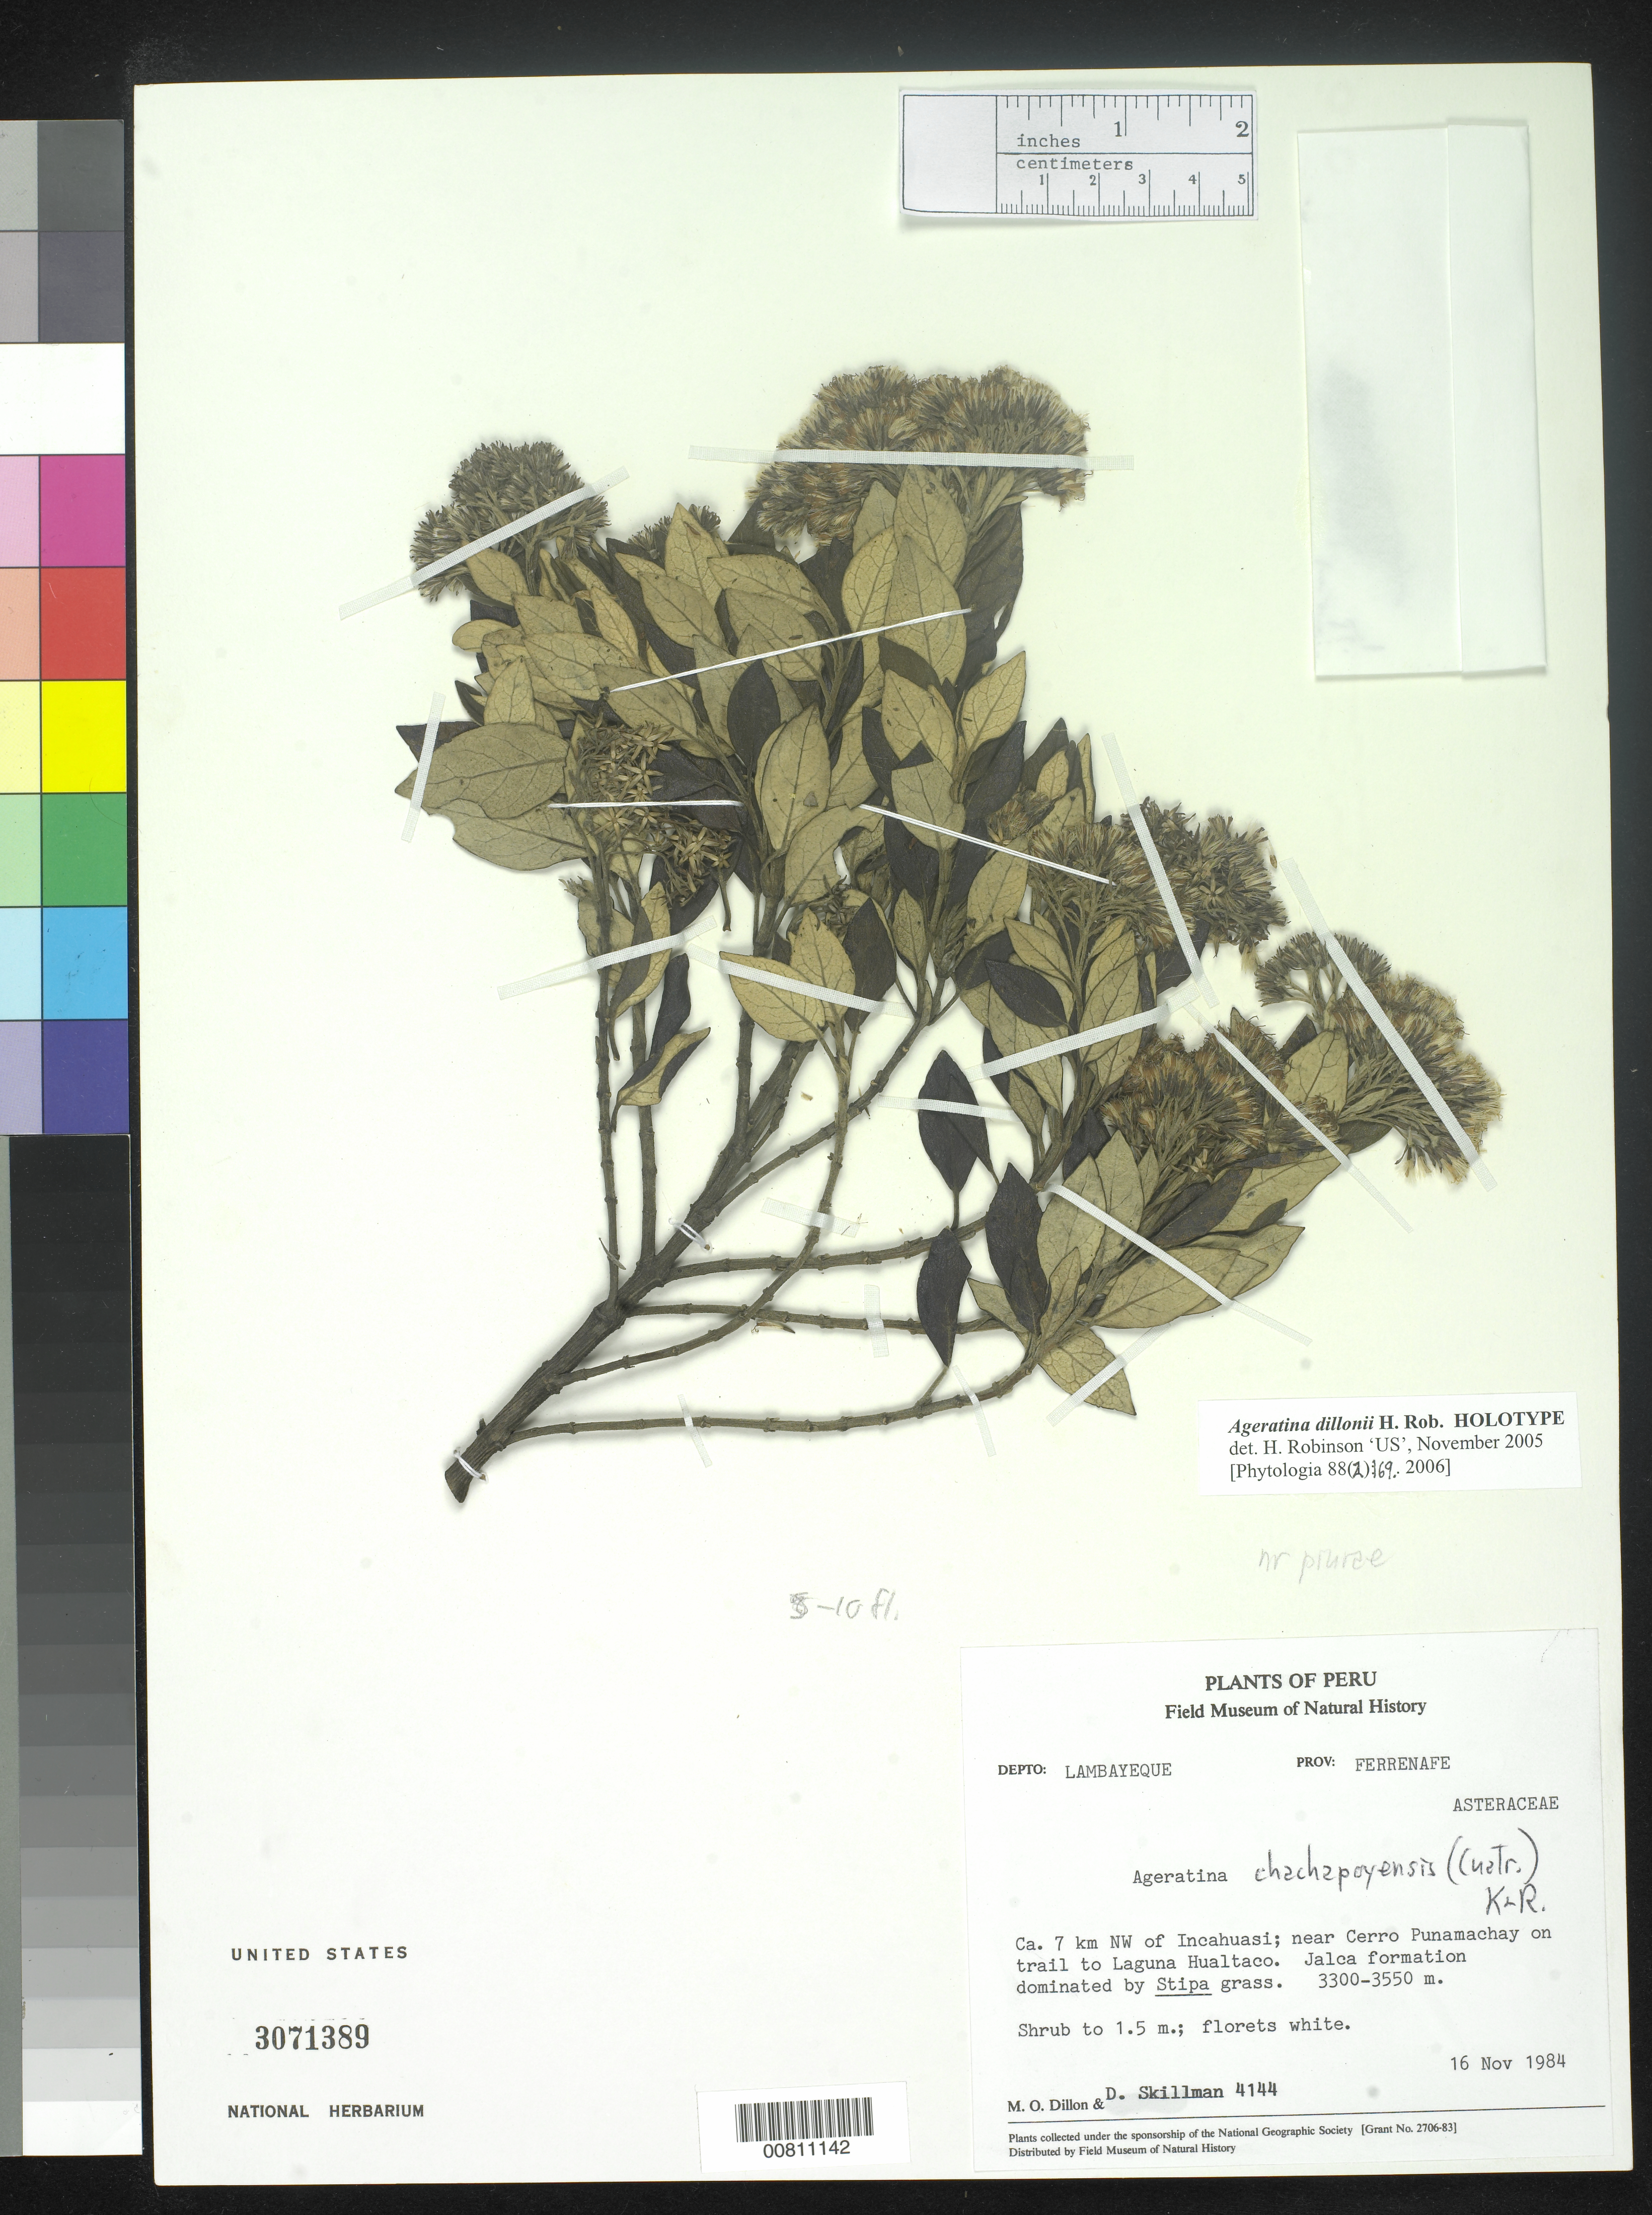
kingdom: Plantae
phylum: Tracheophyta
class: Magnoliopsida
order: Asterales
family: Asteraceae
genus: Ageratina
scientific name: Ageratina dillonii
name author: H. Rob.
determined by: Robinson, Harold E., (US)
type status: Holotype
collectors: M. O. Dillon & D. Skillman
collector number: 4144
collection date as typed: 16 Nov 1984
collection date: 1984-11-16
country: Peru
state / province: Lambayeque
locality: Depto. Lambayeque, Prov. Ferranafe. Ca. 7 km NW of Incahuasi; near Cerro Punamachay on trail to laguna Hualtaco.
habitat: Jalca formation dominated by Stipa grass.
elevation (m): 3300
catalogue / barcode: US 3071389